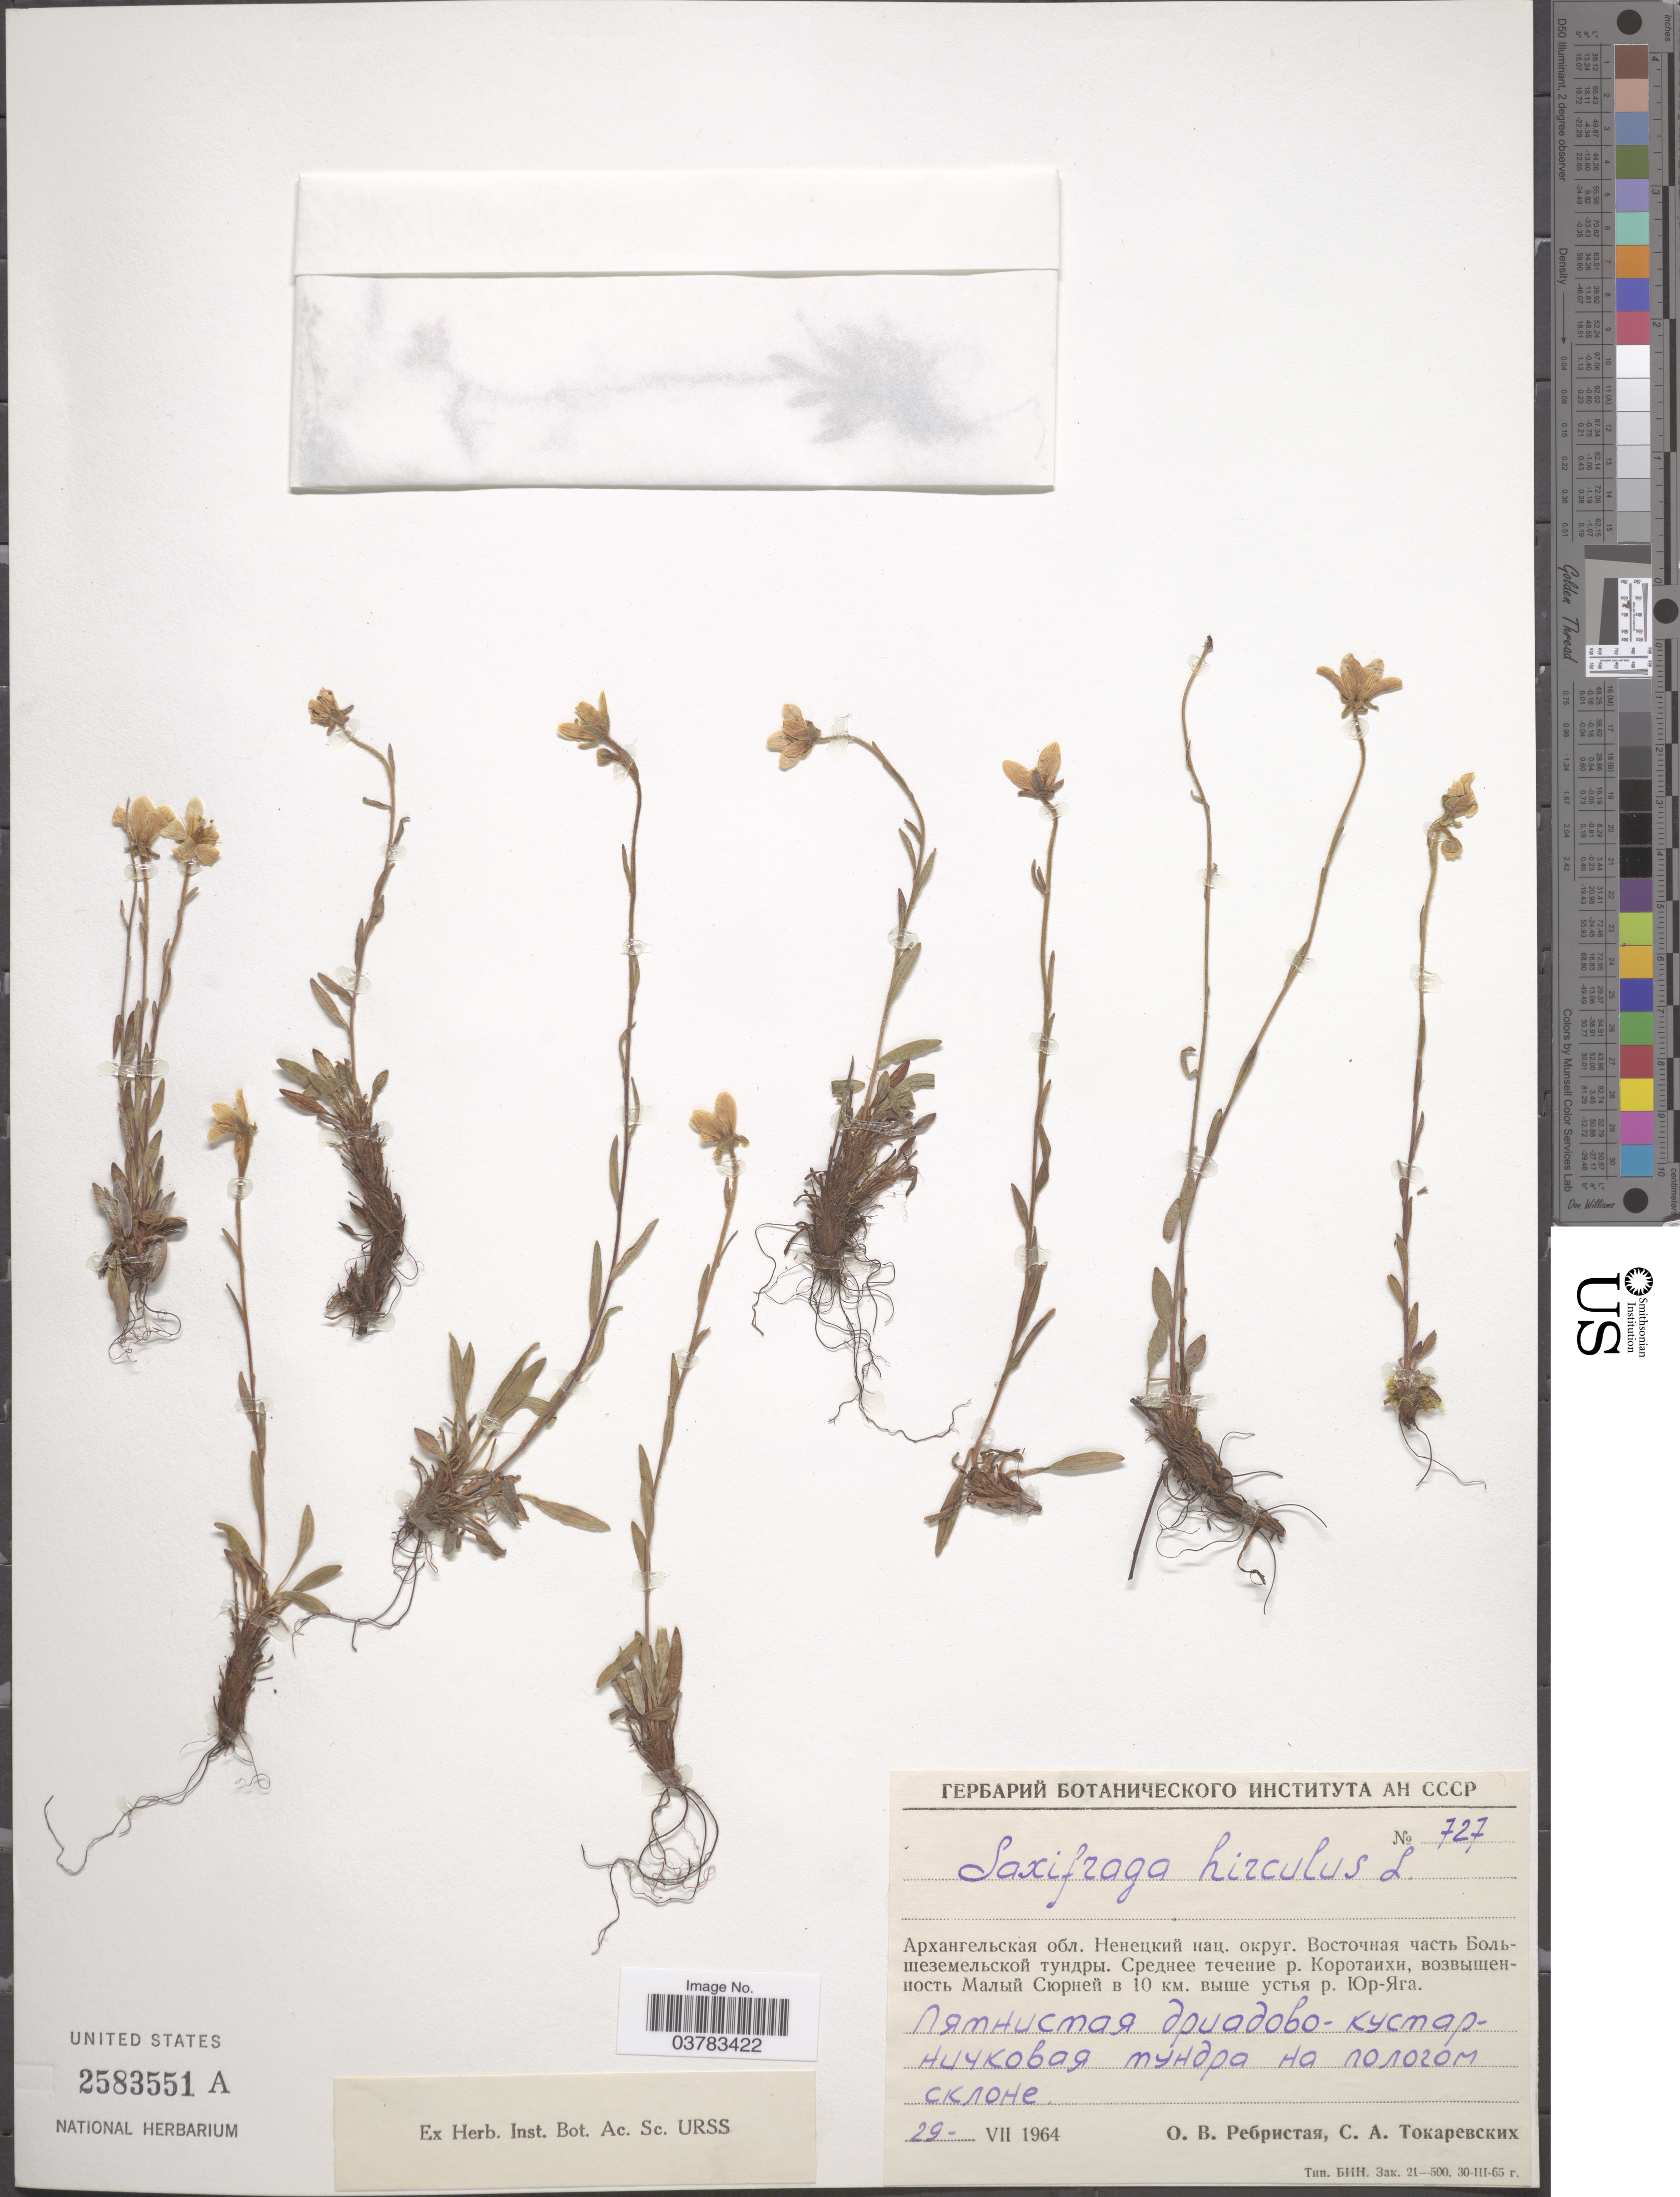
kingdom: Plantae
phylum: Tracheophyta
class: Magnoliopsida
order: Saxifragales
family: Saxifragaceae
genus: Saxifraga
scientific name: Saxifraga hirculus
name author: L.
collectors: O. Rebristaya & S. Tokarevskikh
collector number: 727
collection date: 1964-07-29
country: Russian Federation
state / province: Arkhangelsk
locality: Nenets, middle flow of river Korotaikha, Malyy Syurney, 10 km above mouth of river Yur-Yaga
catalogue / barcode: US 2583551A